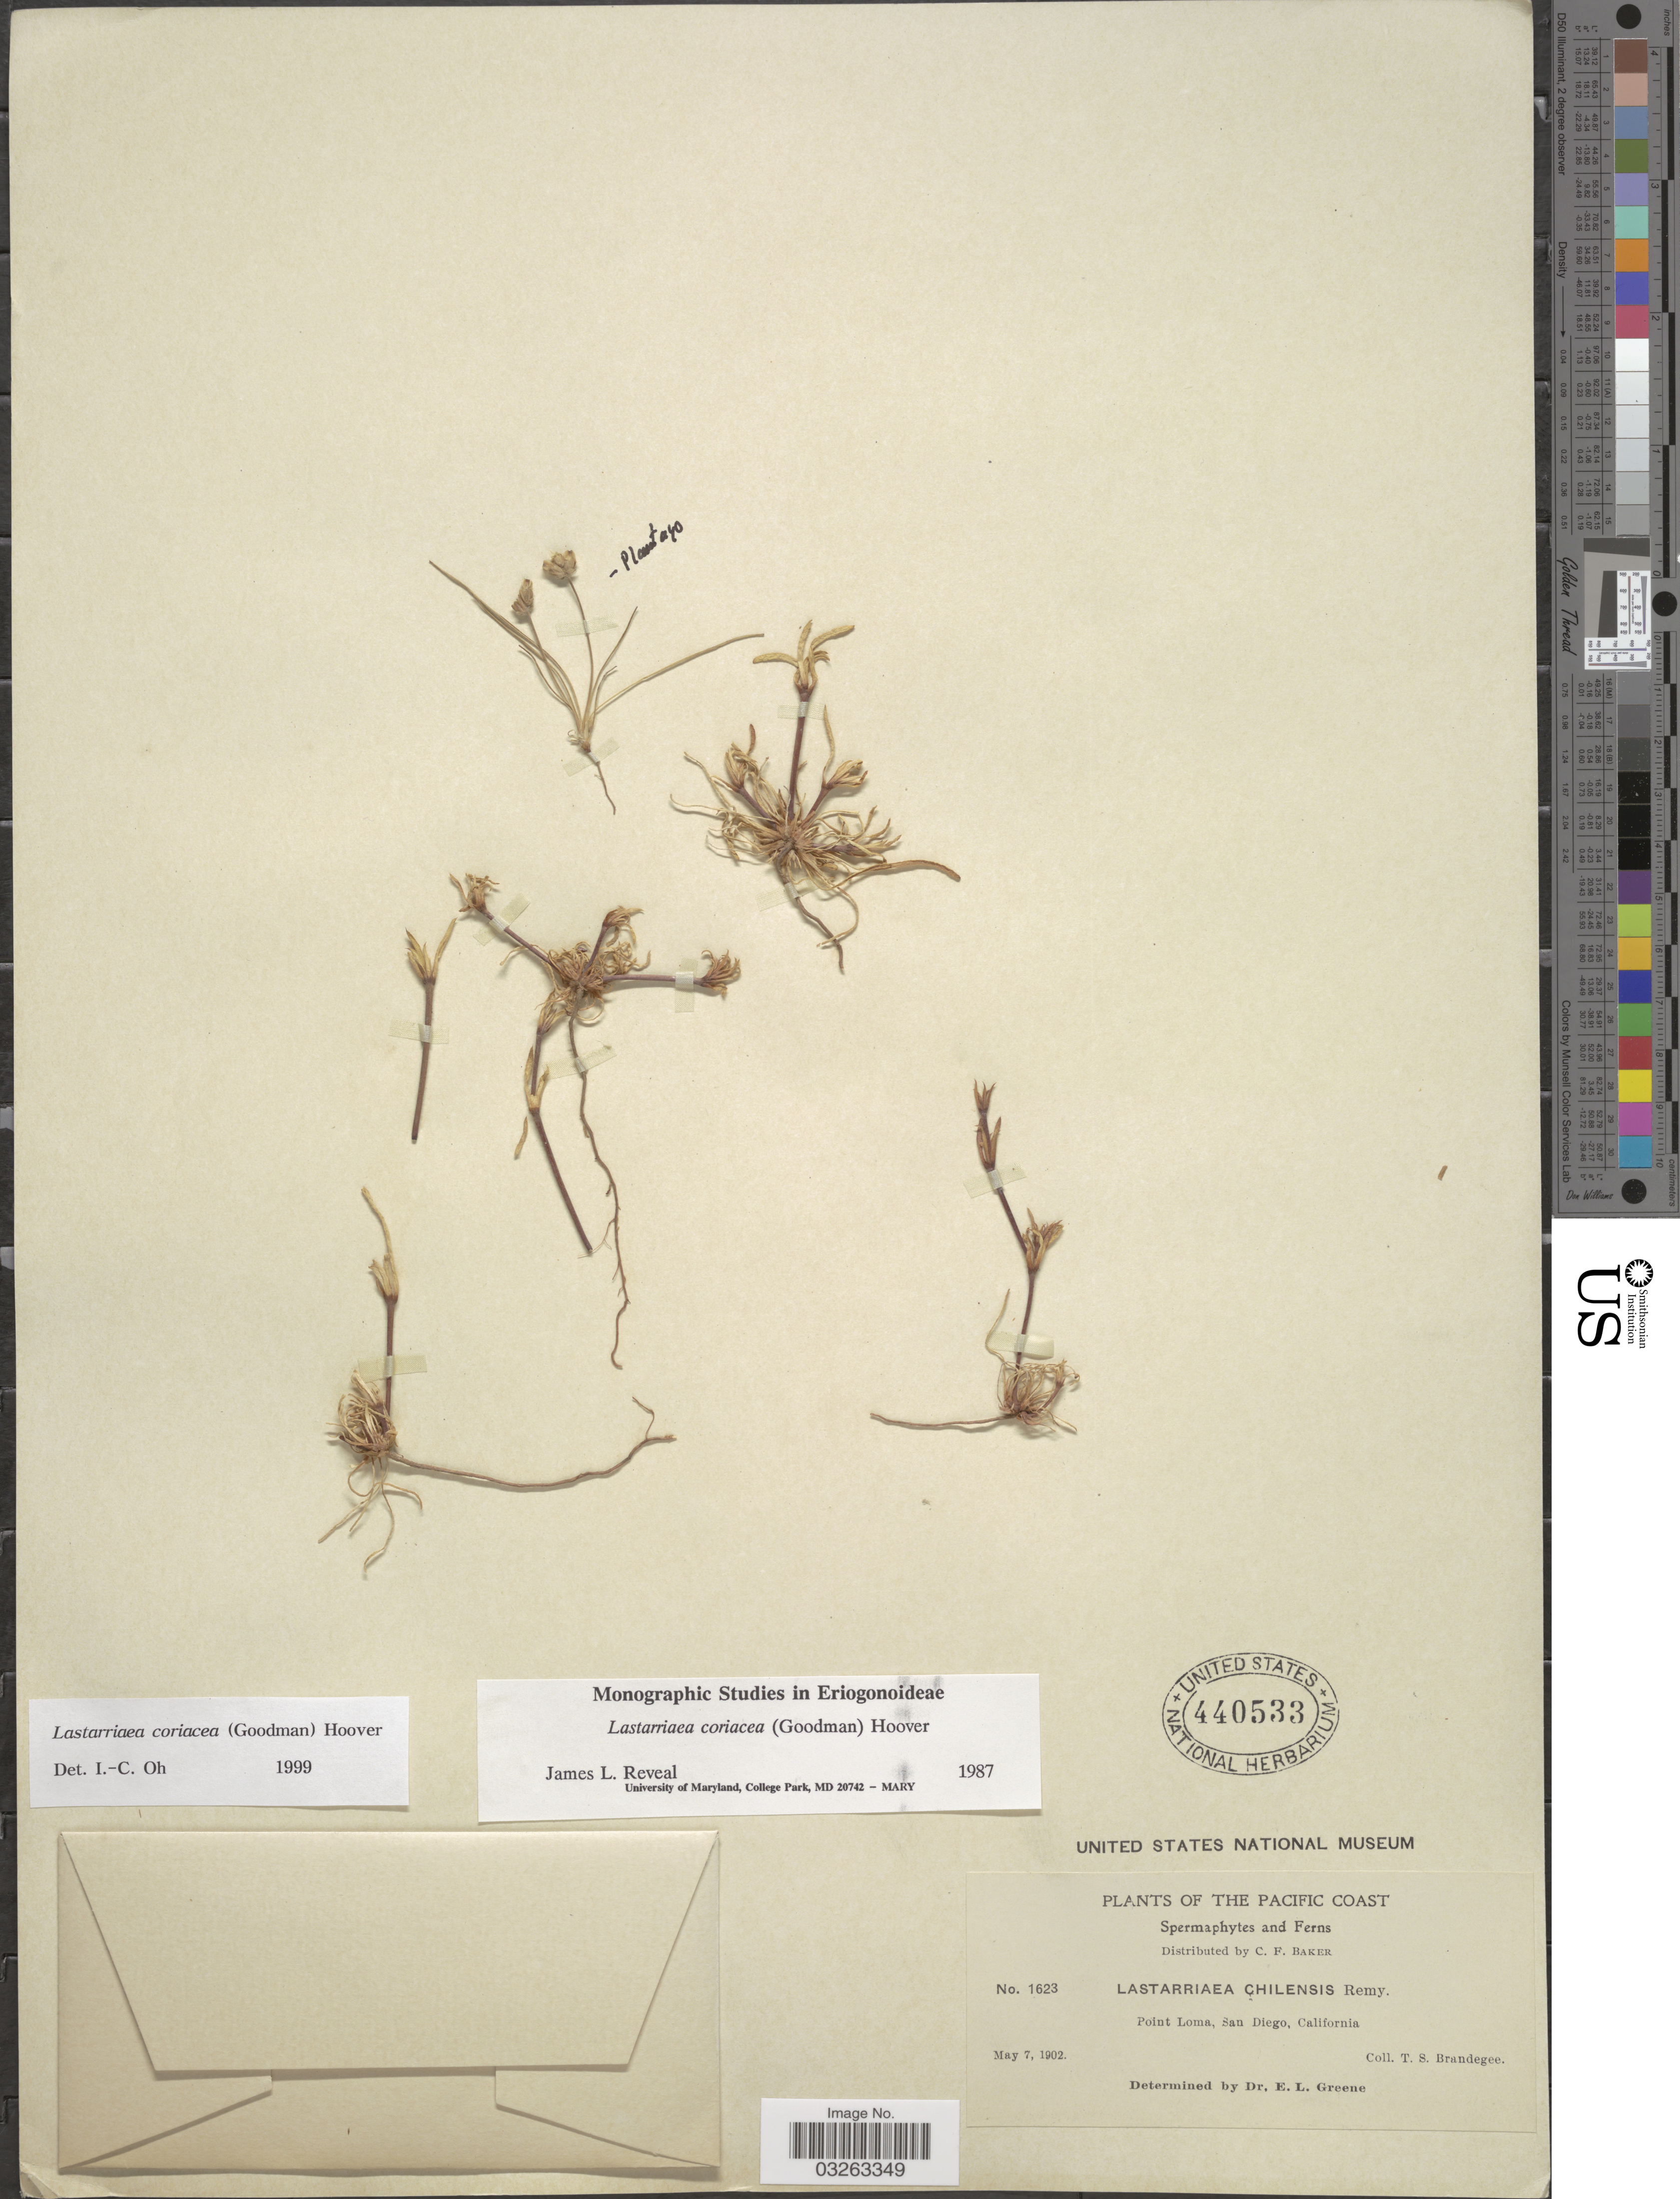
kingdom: Plantae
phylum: Tracheophyta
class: Magnoliopsida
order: Caryophyllales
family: Polygonaceae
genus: Lastarriaea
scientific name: Lastarriaea coriacea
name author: (Goodman) Hoover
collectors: T. S. Brandegee (herbarium)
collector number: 1623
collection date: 1902-05-07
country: United States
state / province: California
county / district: San Diego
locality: Pacific Coast. Point Loma, San Diego.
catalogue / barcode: US 440533